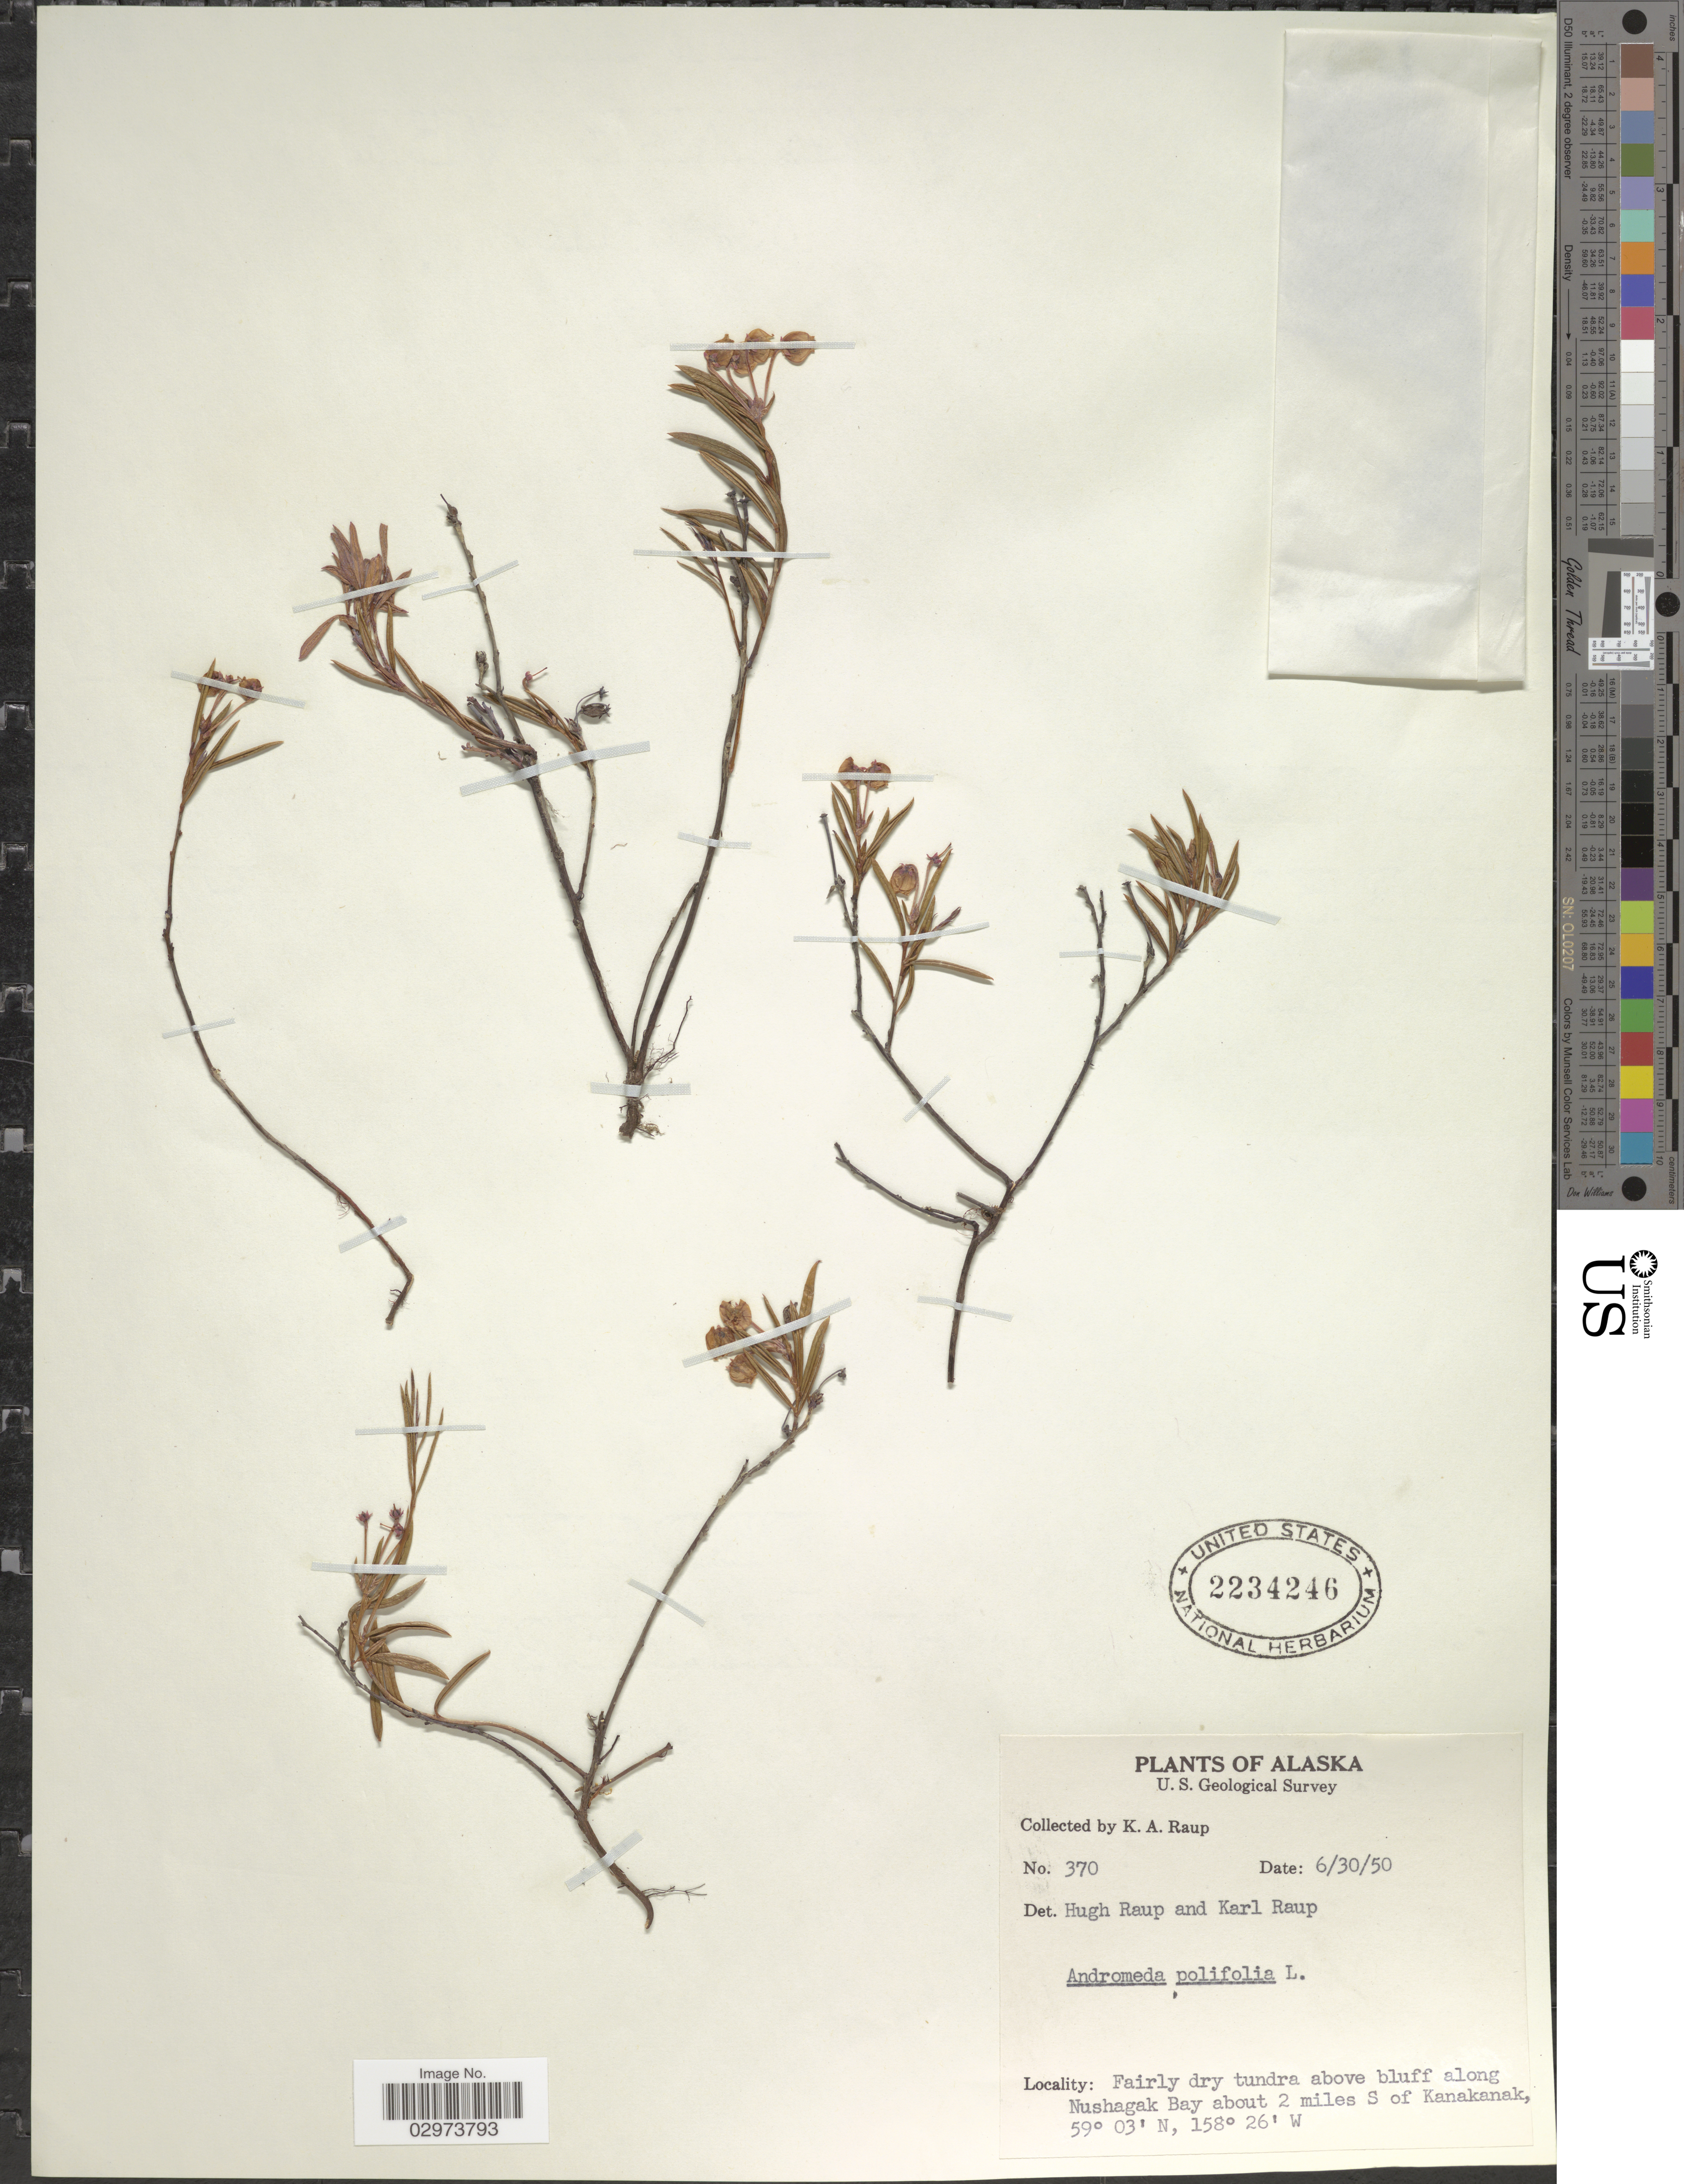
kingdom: Plantae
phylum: Tracheophyta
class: Magnoliopsida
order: Ericales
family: Ericaceae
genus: Andromeda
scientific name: Andromeda polifolia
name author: L.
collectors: K. Raup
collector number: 370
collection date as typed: Transcribed d/m/y: 30/6/50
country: United States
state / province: Alaska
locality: Above bluff along Nushagak Bay about 2 miles S of Kanakanak.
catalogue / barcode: US 2234246